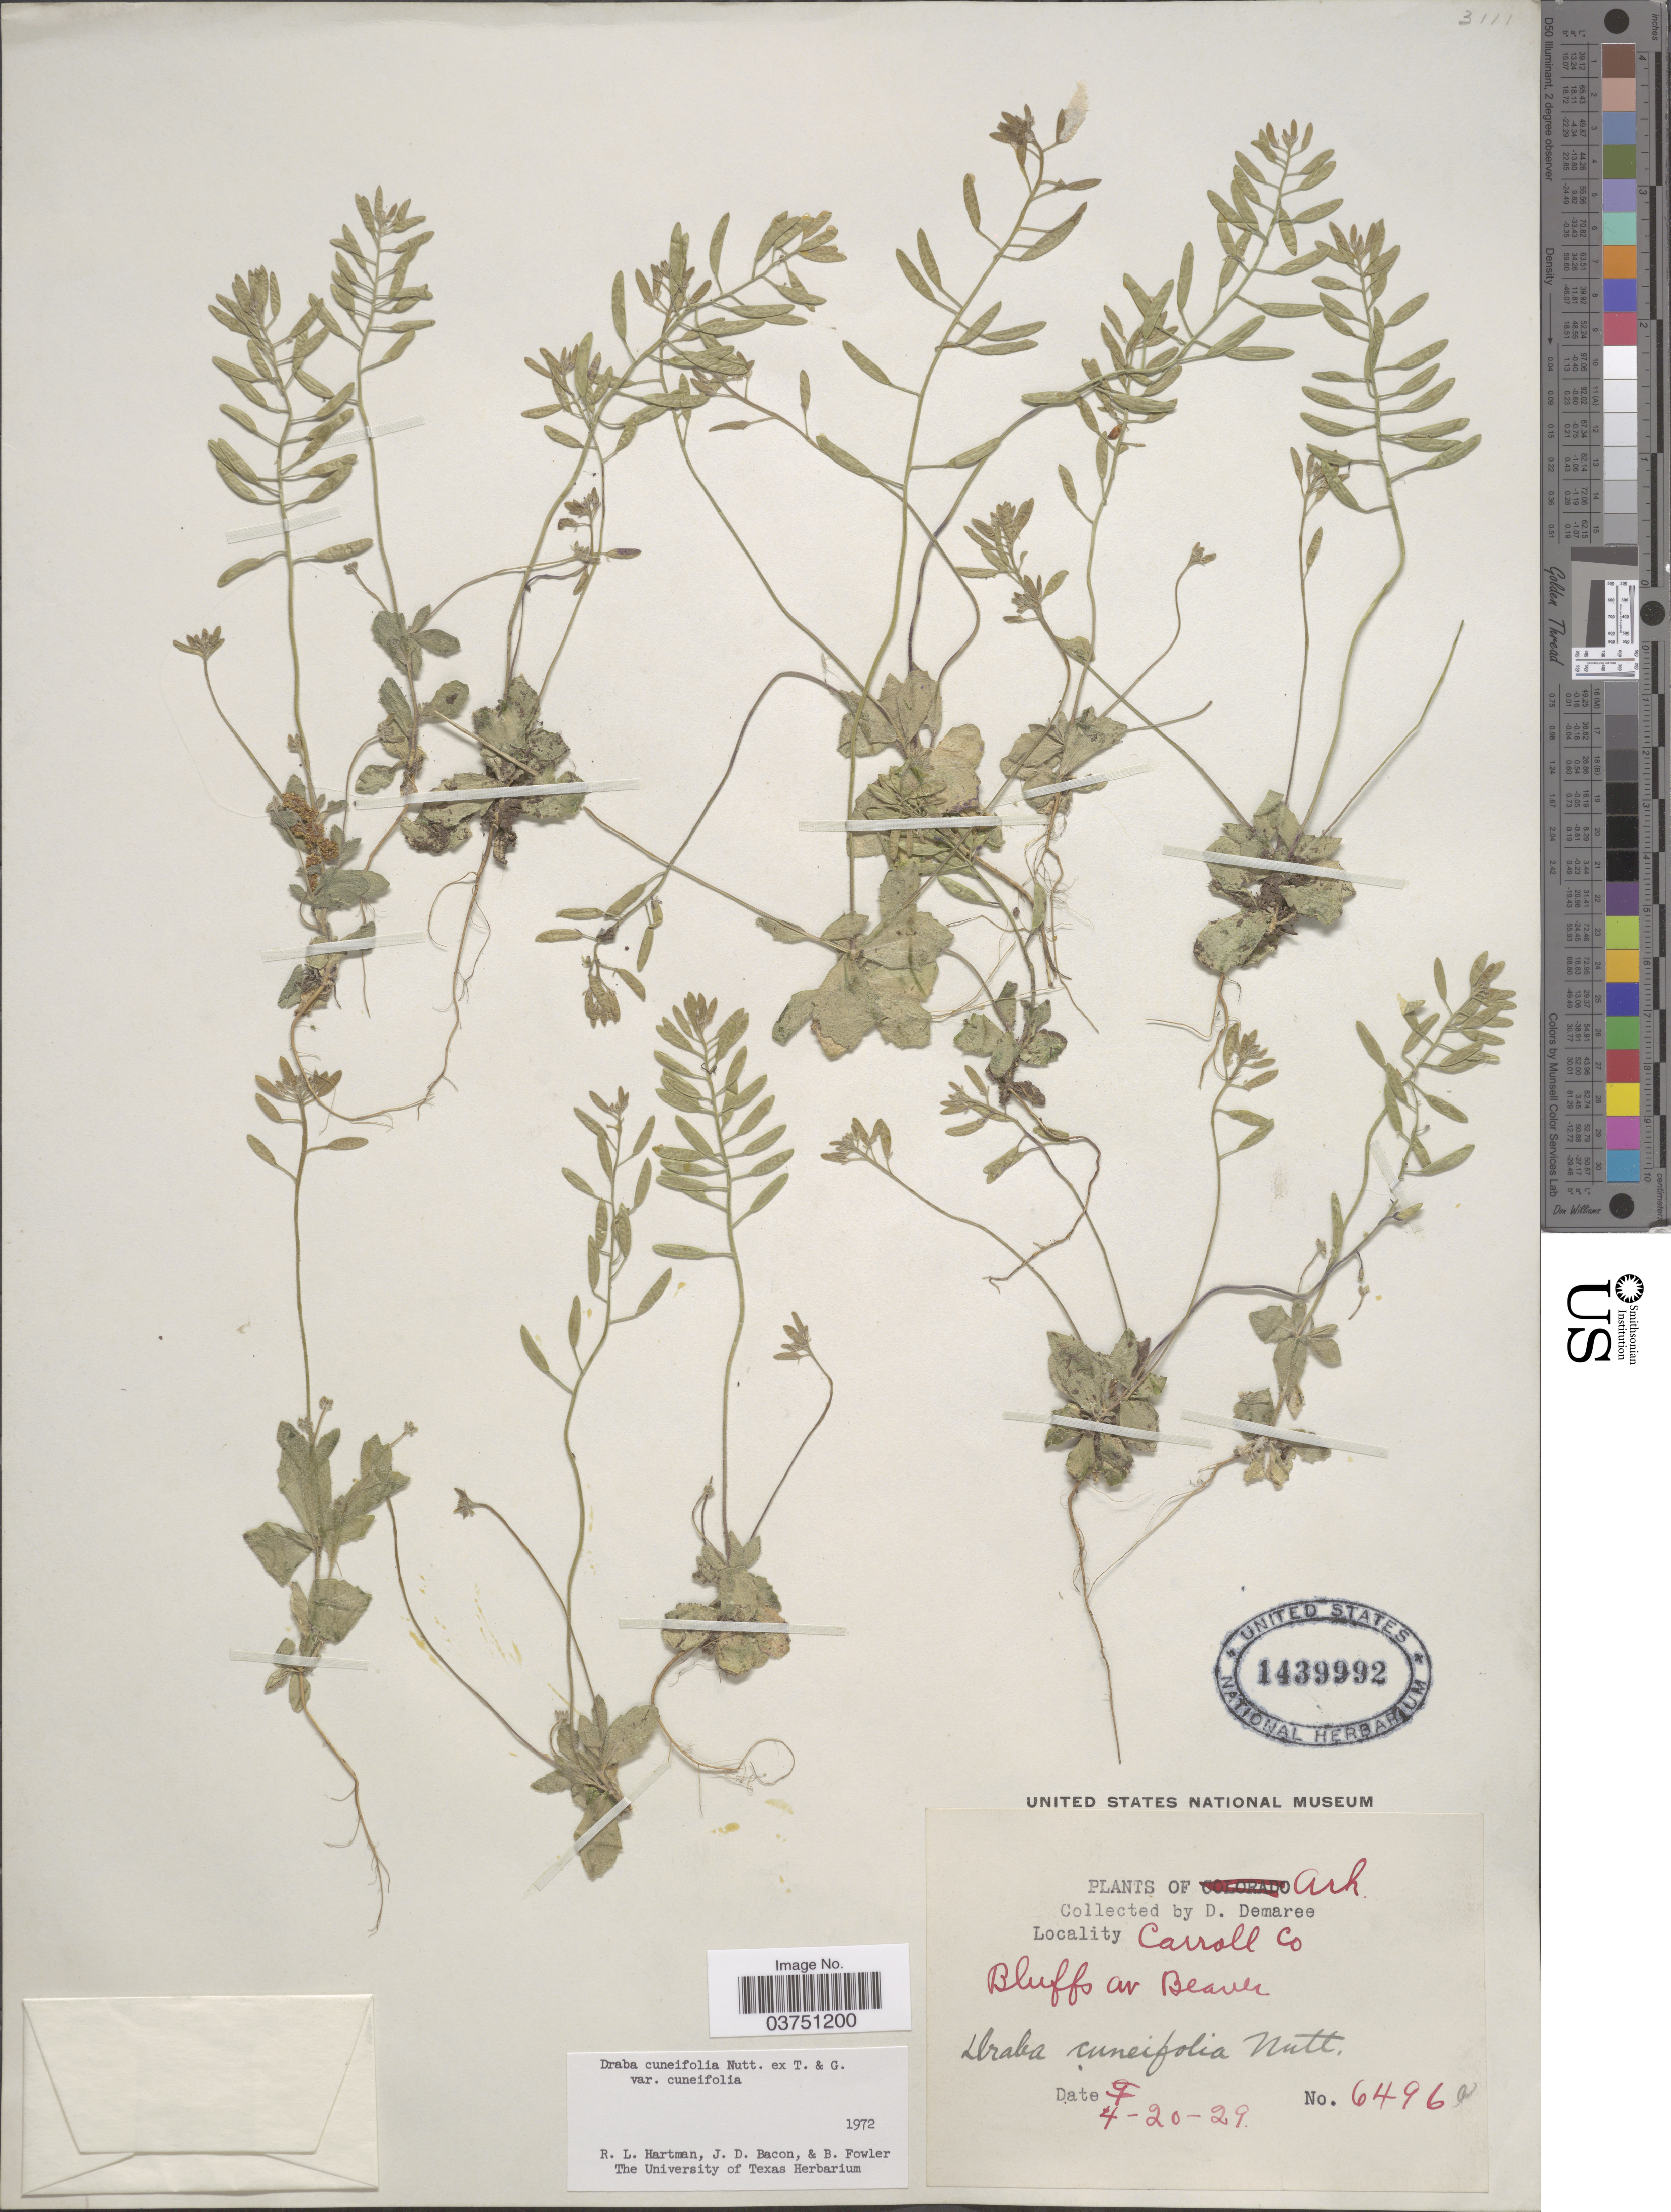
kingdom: Plantae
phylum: Tracheophyta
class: Magnoliopsida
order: Brassicales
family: Brassicaceae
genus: Draba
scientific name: Draba cuneifolia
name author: Nutt.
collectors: D. Demaree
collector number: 6496a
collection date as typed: Transcribed d/m/y: 20/4/29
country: United States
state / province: Arkansas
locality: Carroll Co; Bluffs ar Beaver.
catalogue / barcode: US 1439992